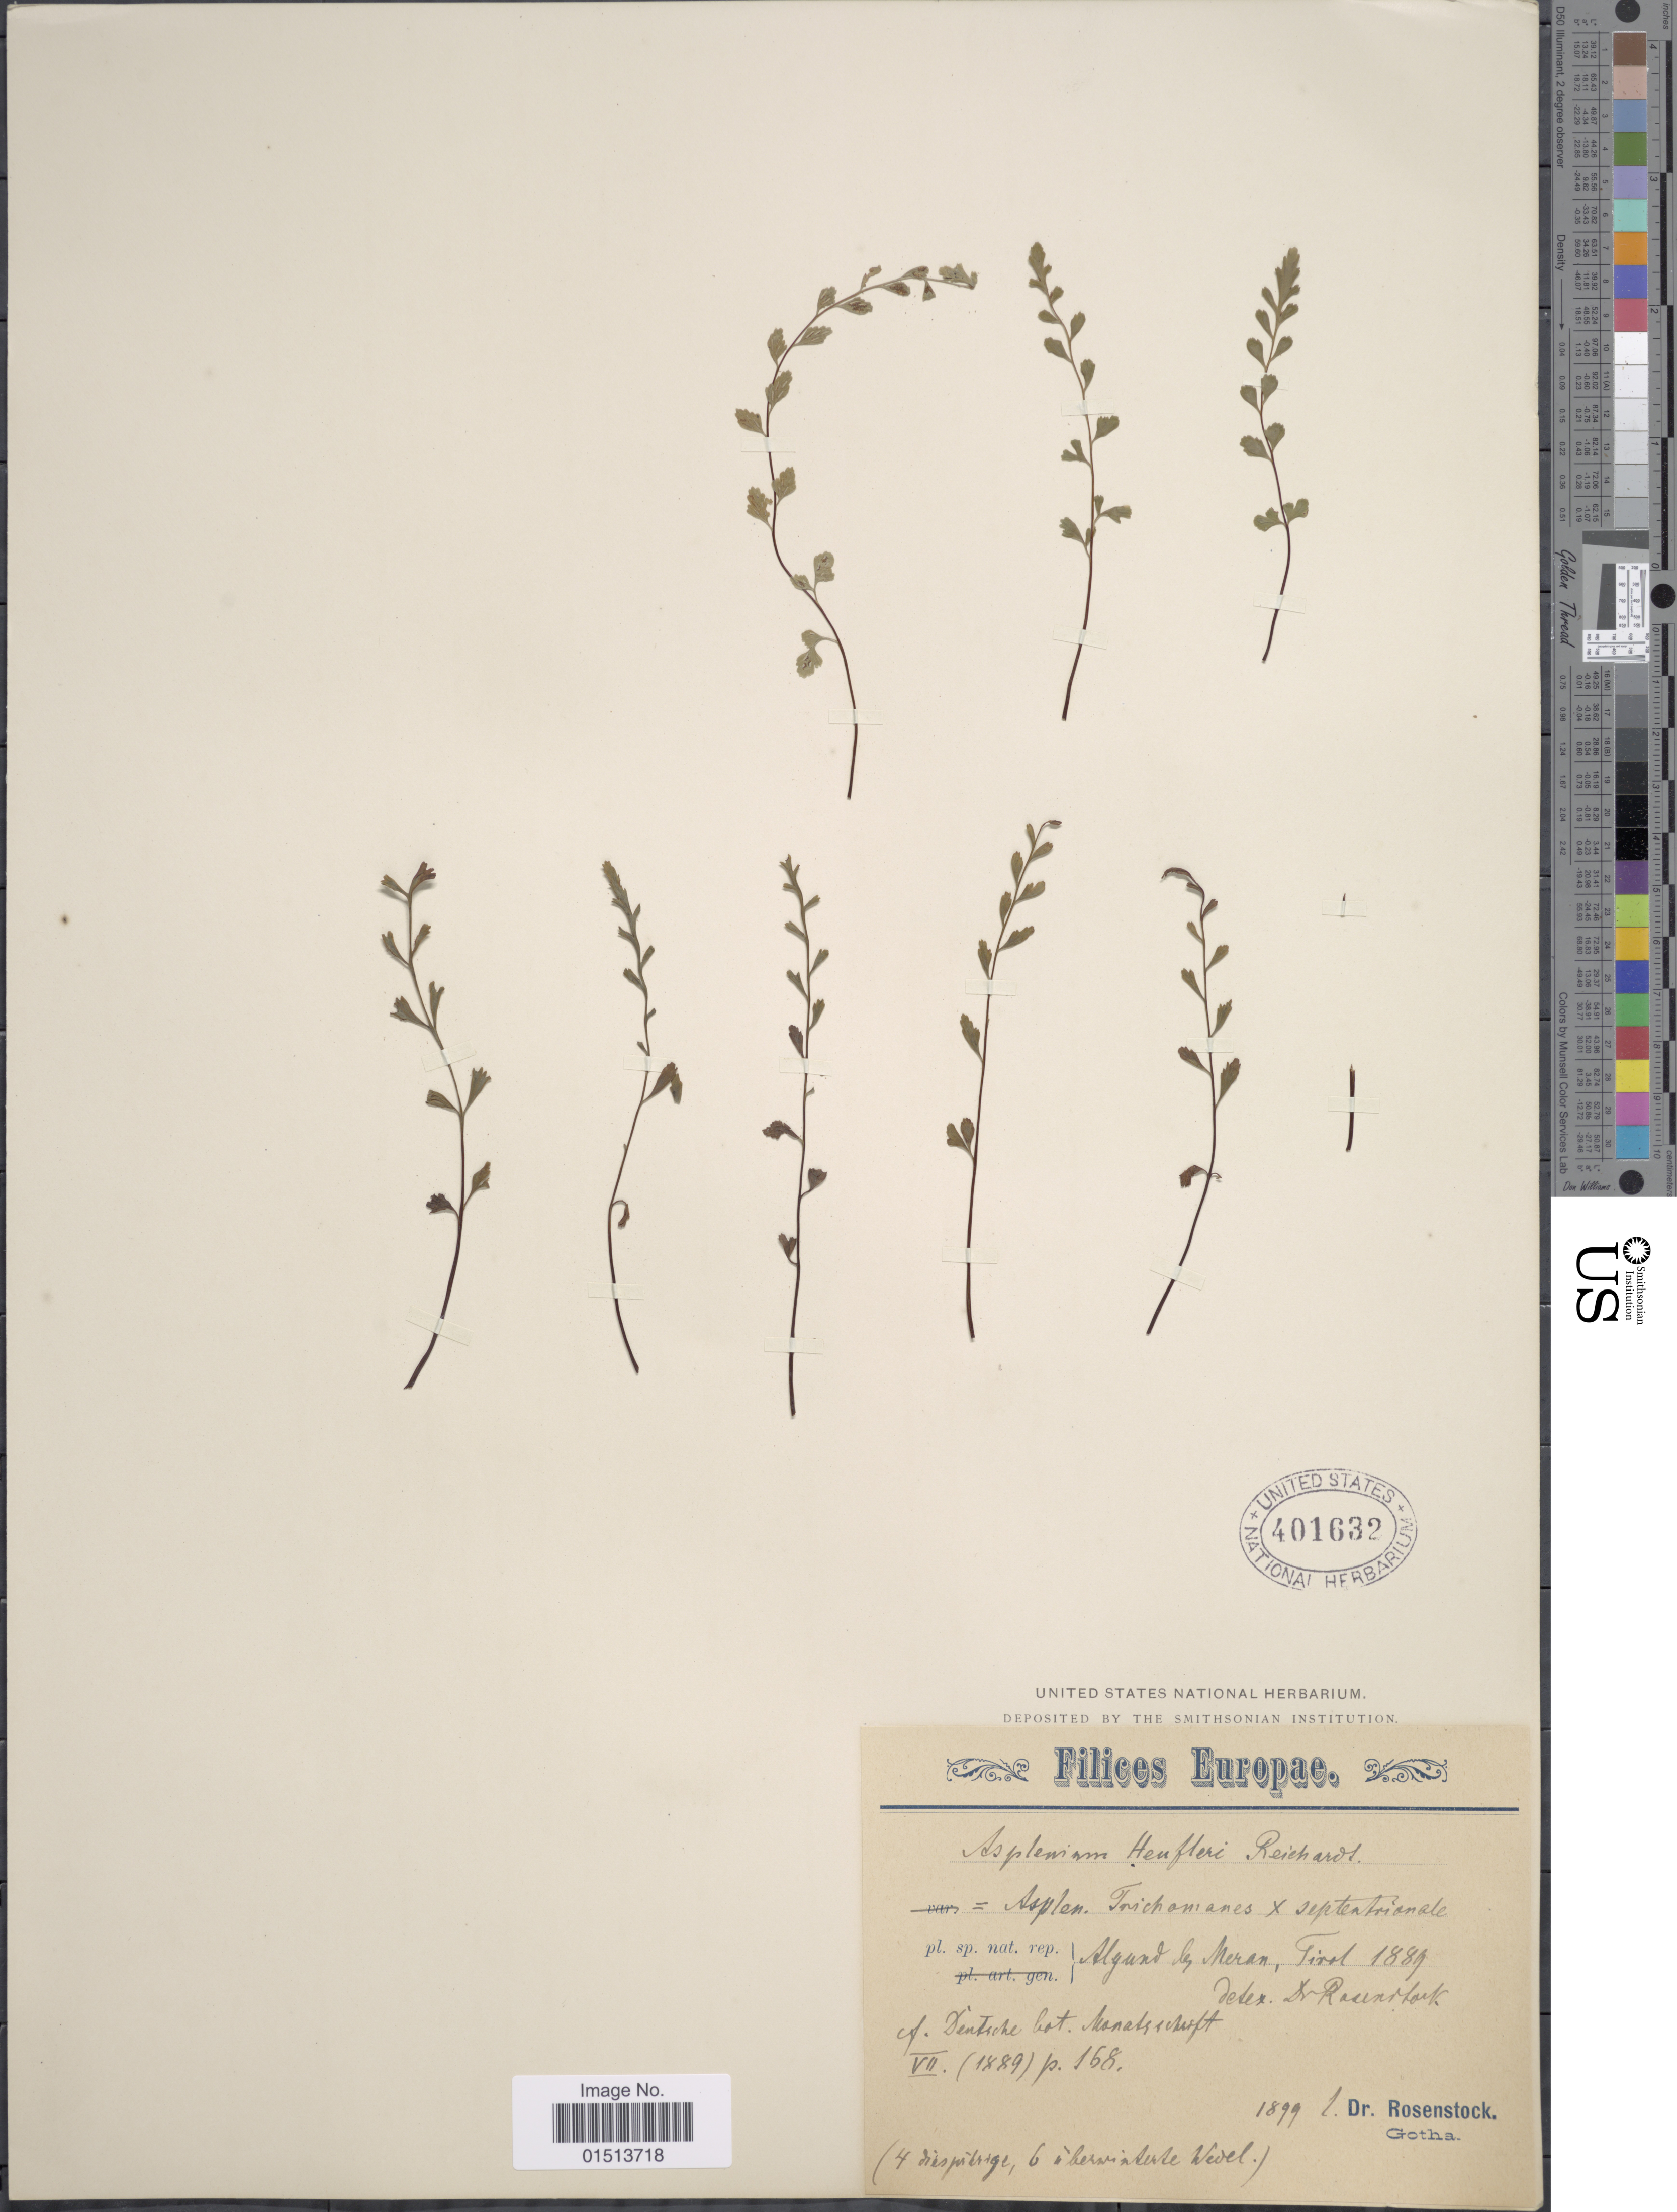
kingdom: Plantae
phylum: Tracheophyta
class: Polypodiopsida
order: Polypodiales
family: Aspleniaceae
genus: Asplenium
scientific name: Asplenium alternifolium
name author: Jacq.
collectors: -- Rosenstock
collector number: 1899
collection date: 1889-07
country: Austria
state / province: Tirol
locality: Algund bj Meran, A. Demtische bot. Kanalshscift. [interpreted]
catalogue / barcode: US 401632